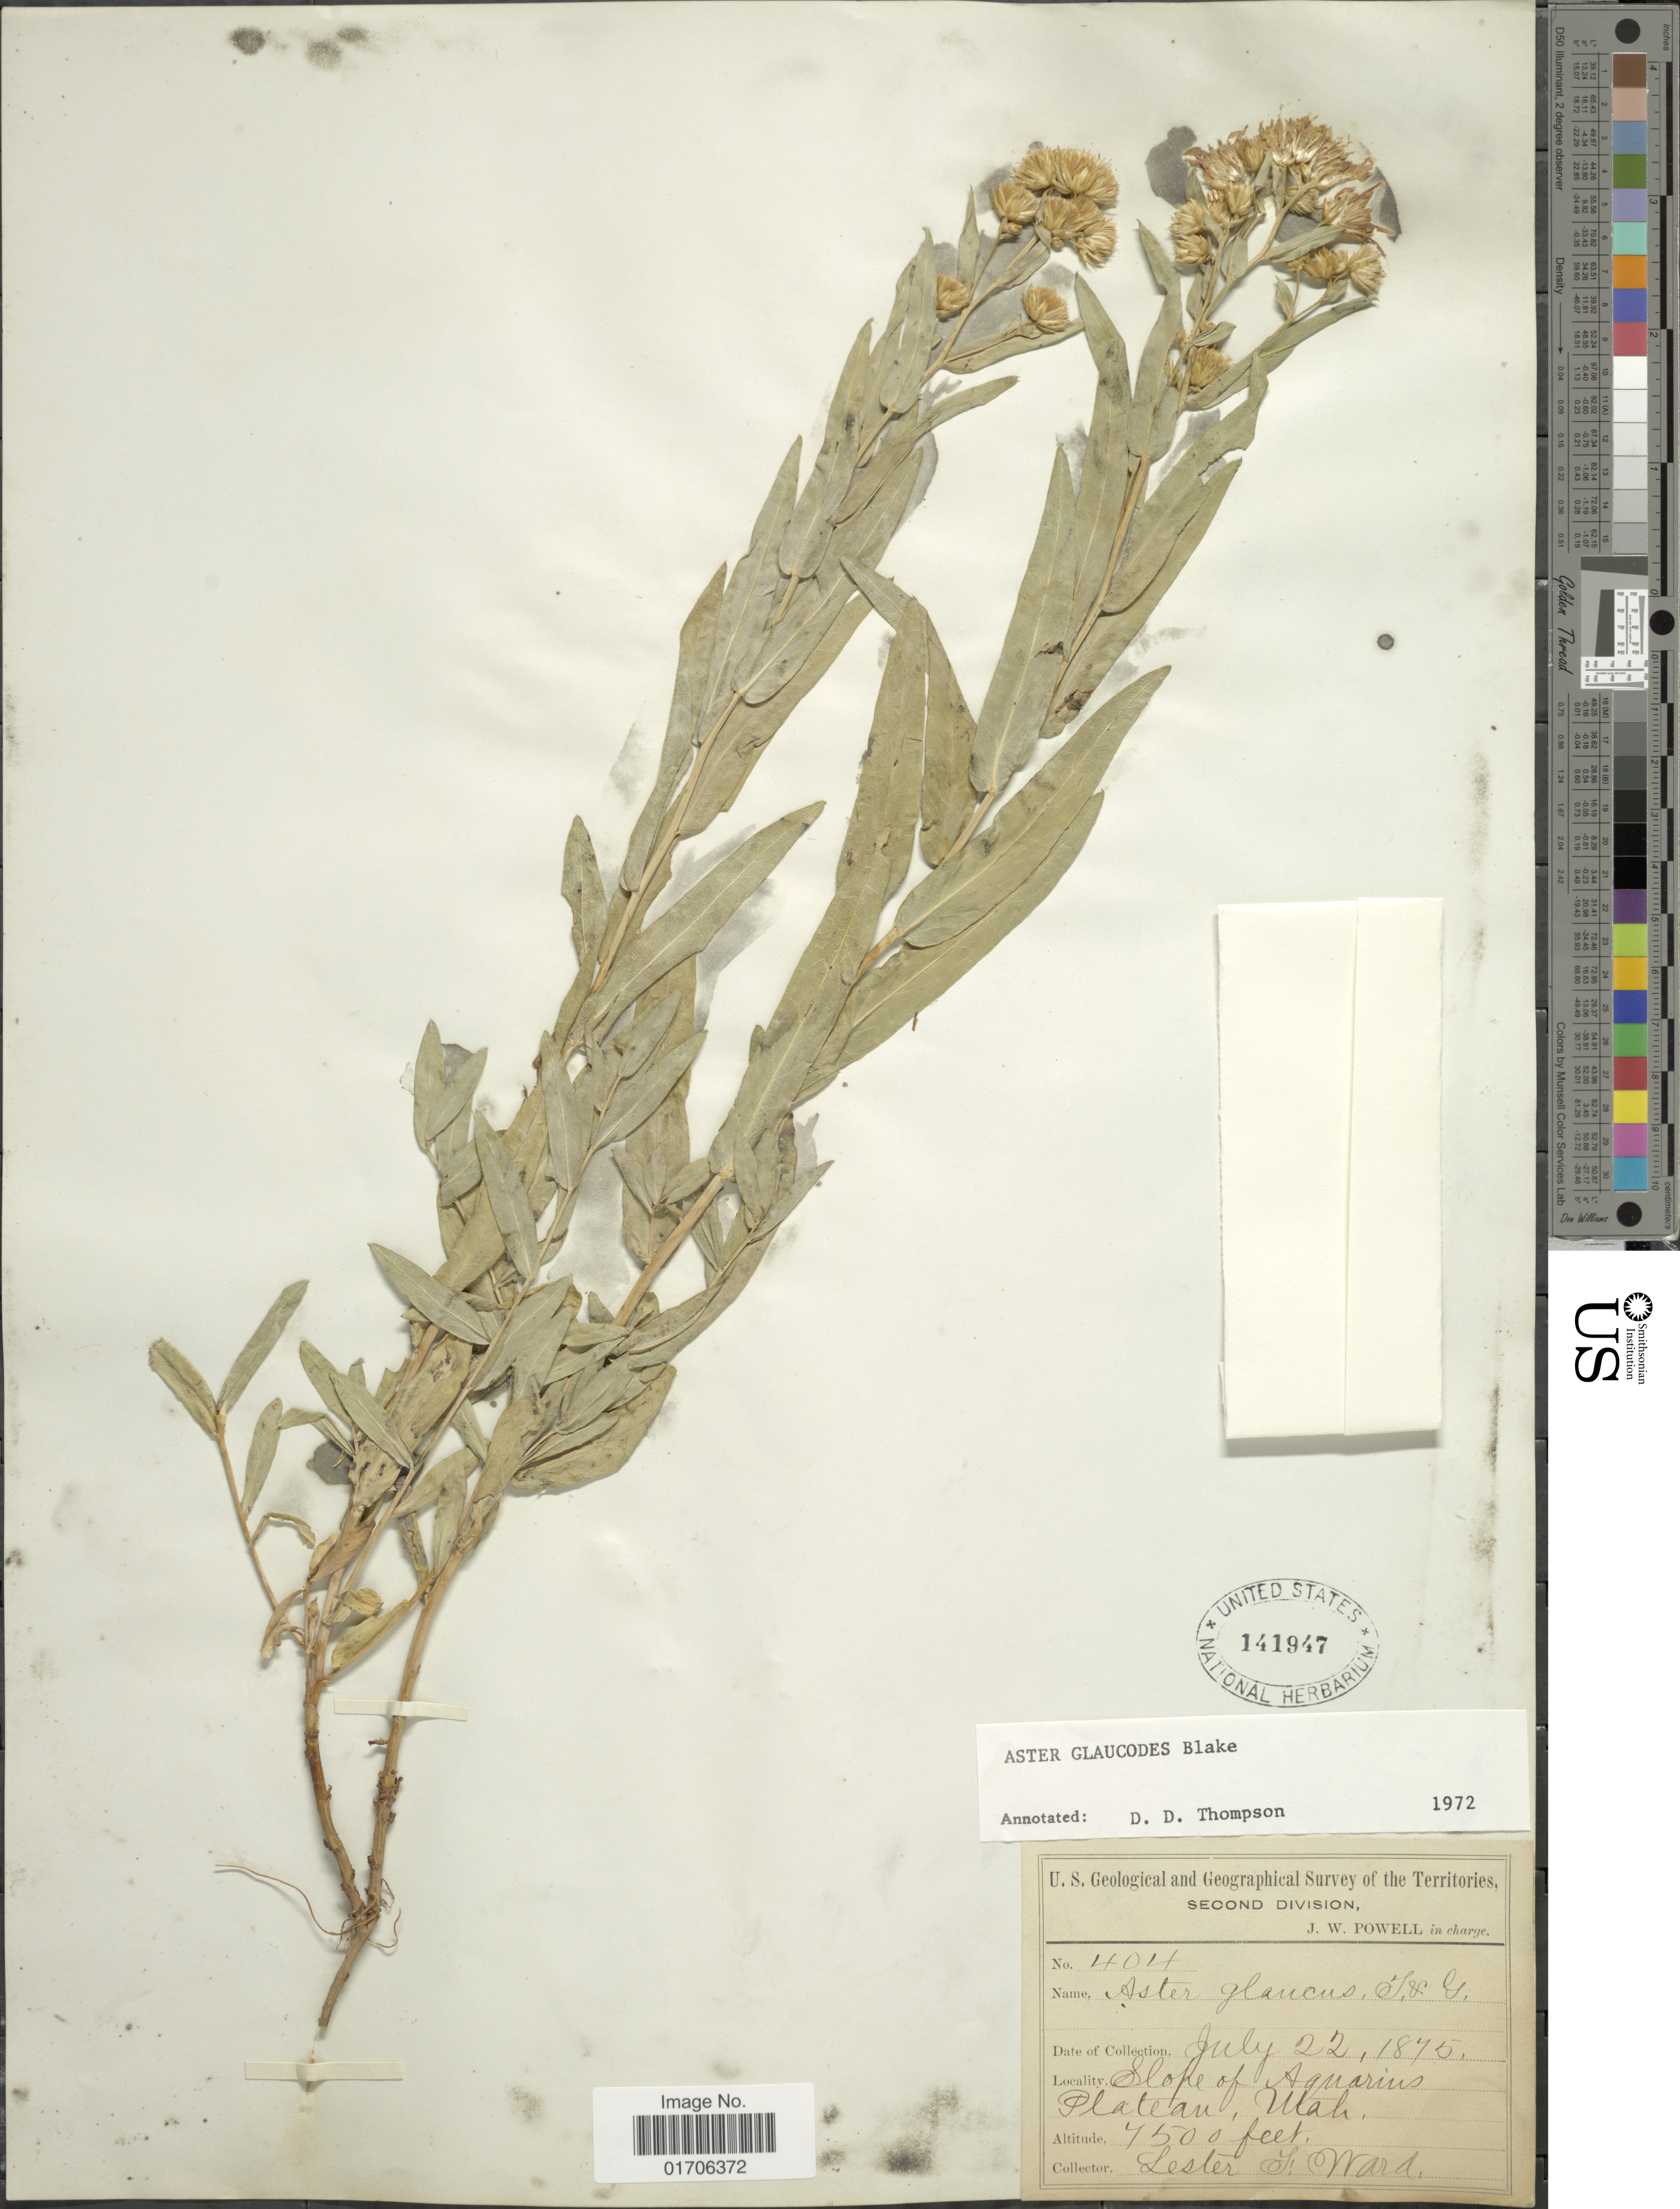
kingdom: Plantae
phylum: Tracheophyta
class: Magnoliopsida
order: Asterales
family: Asteraceae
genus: Eurybia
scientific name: Eurybia glauca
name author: (Nutt.) G.L. Nesom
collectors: L. F. Ward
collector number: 404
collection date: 1875-07-22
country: United States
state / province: Utah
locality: Slope of Aquarius Plateau, Utah.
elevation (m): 2286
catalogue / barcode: US 141947